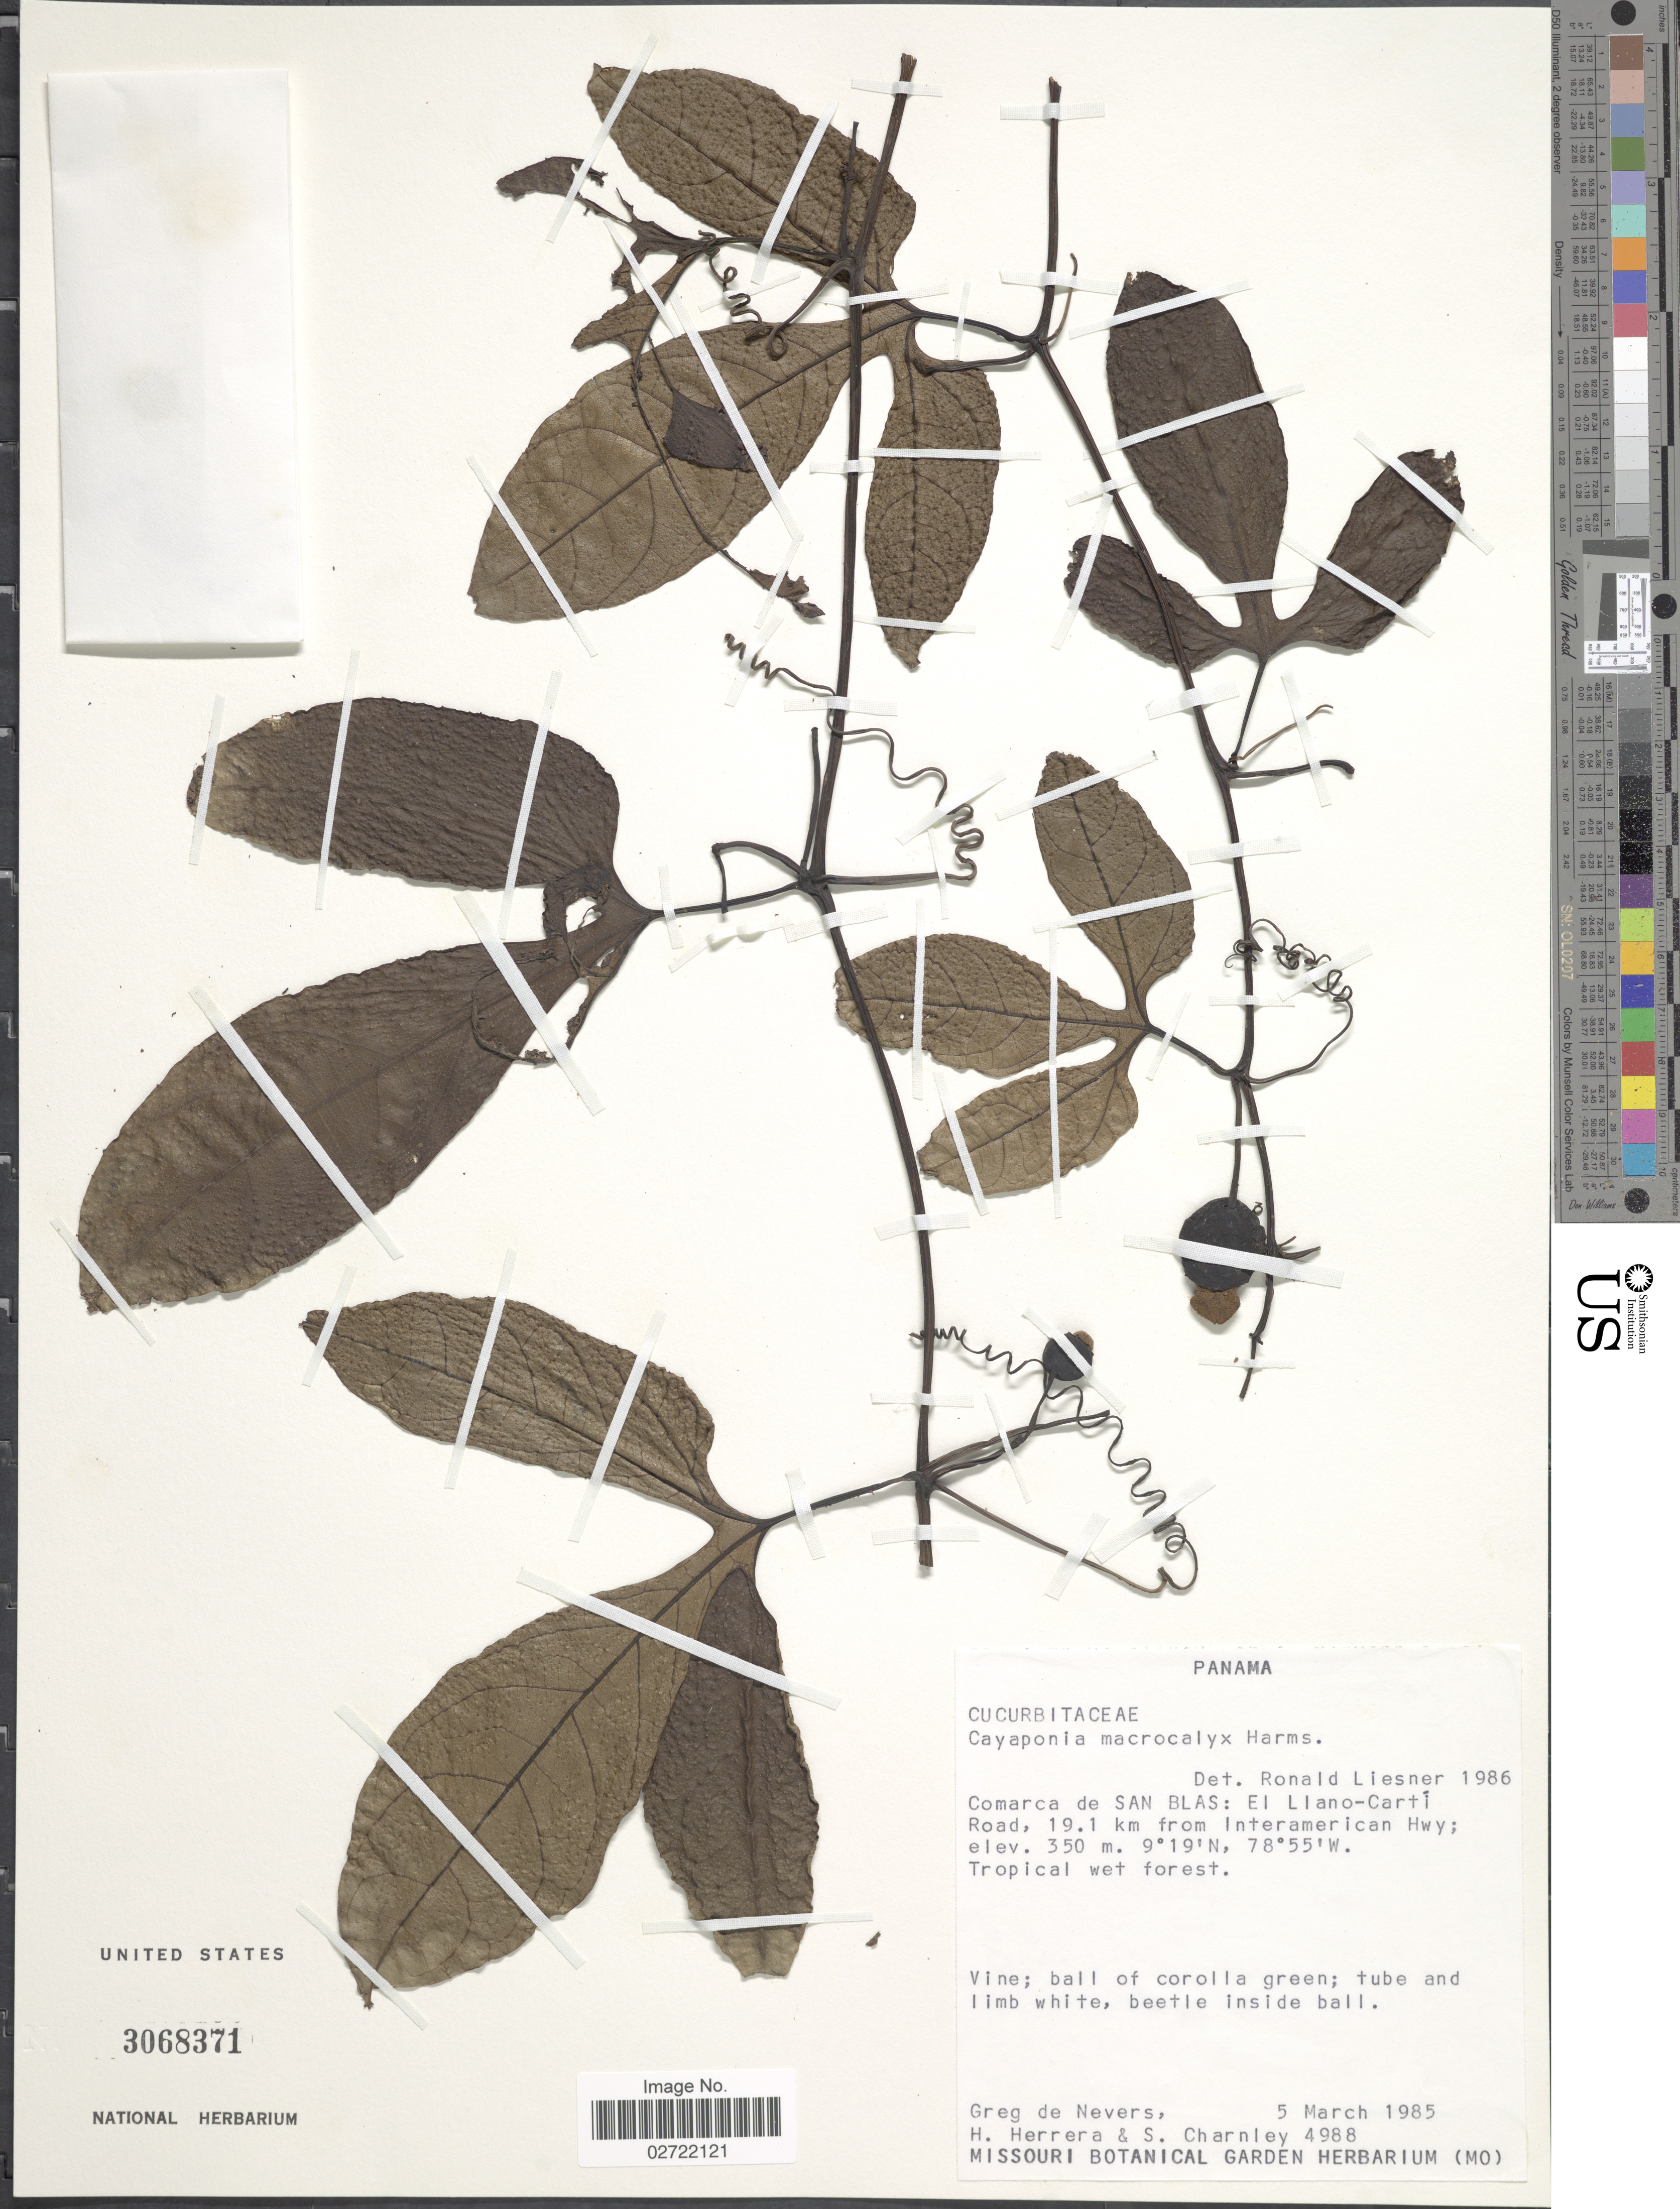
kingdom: Plantae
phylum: Tracheophyta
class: Magnoliopsida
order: Cucurbitales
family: Cucurbitaceae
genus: Cayaponia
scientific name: Cayaponia macrocalyx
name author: Harms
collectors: G. Nevers, H. Herrera & S. Charnley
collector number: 4988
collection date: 1985-03-05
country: Panama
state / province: Kuna Yala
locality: Comarca de San Blas: El Llano-Cartí Road, 19.1 km from Interamerican Hwy.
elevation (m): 350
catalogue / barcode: US 3068371